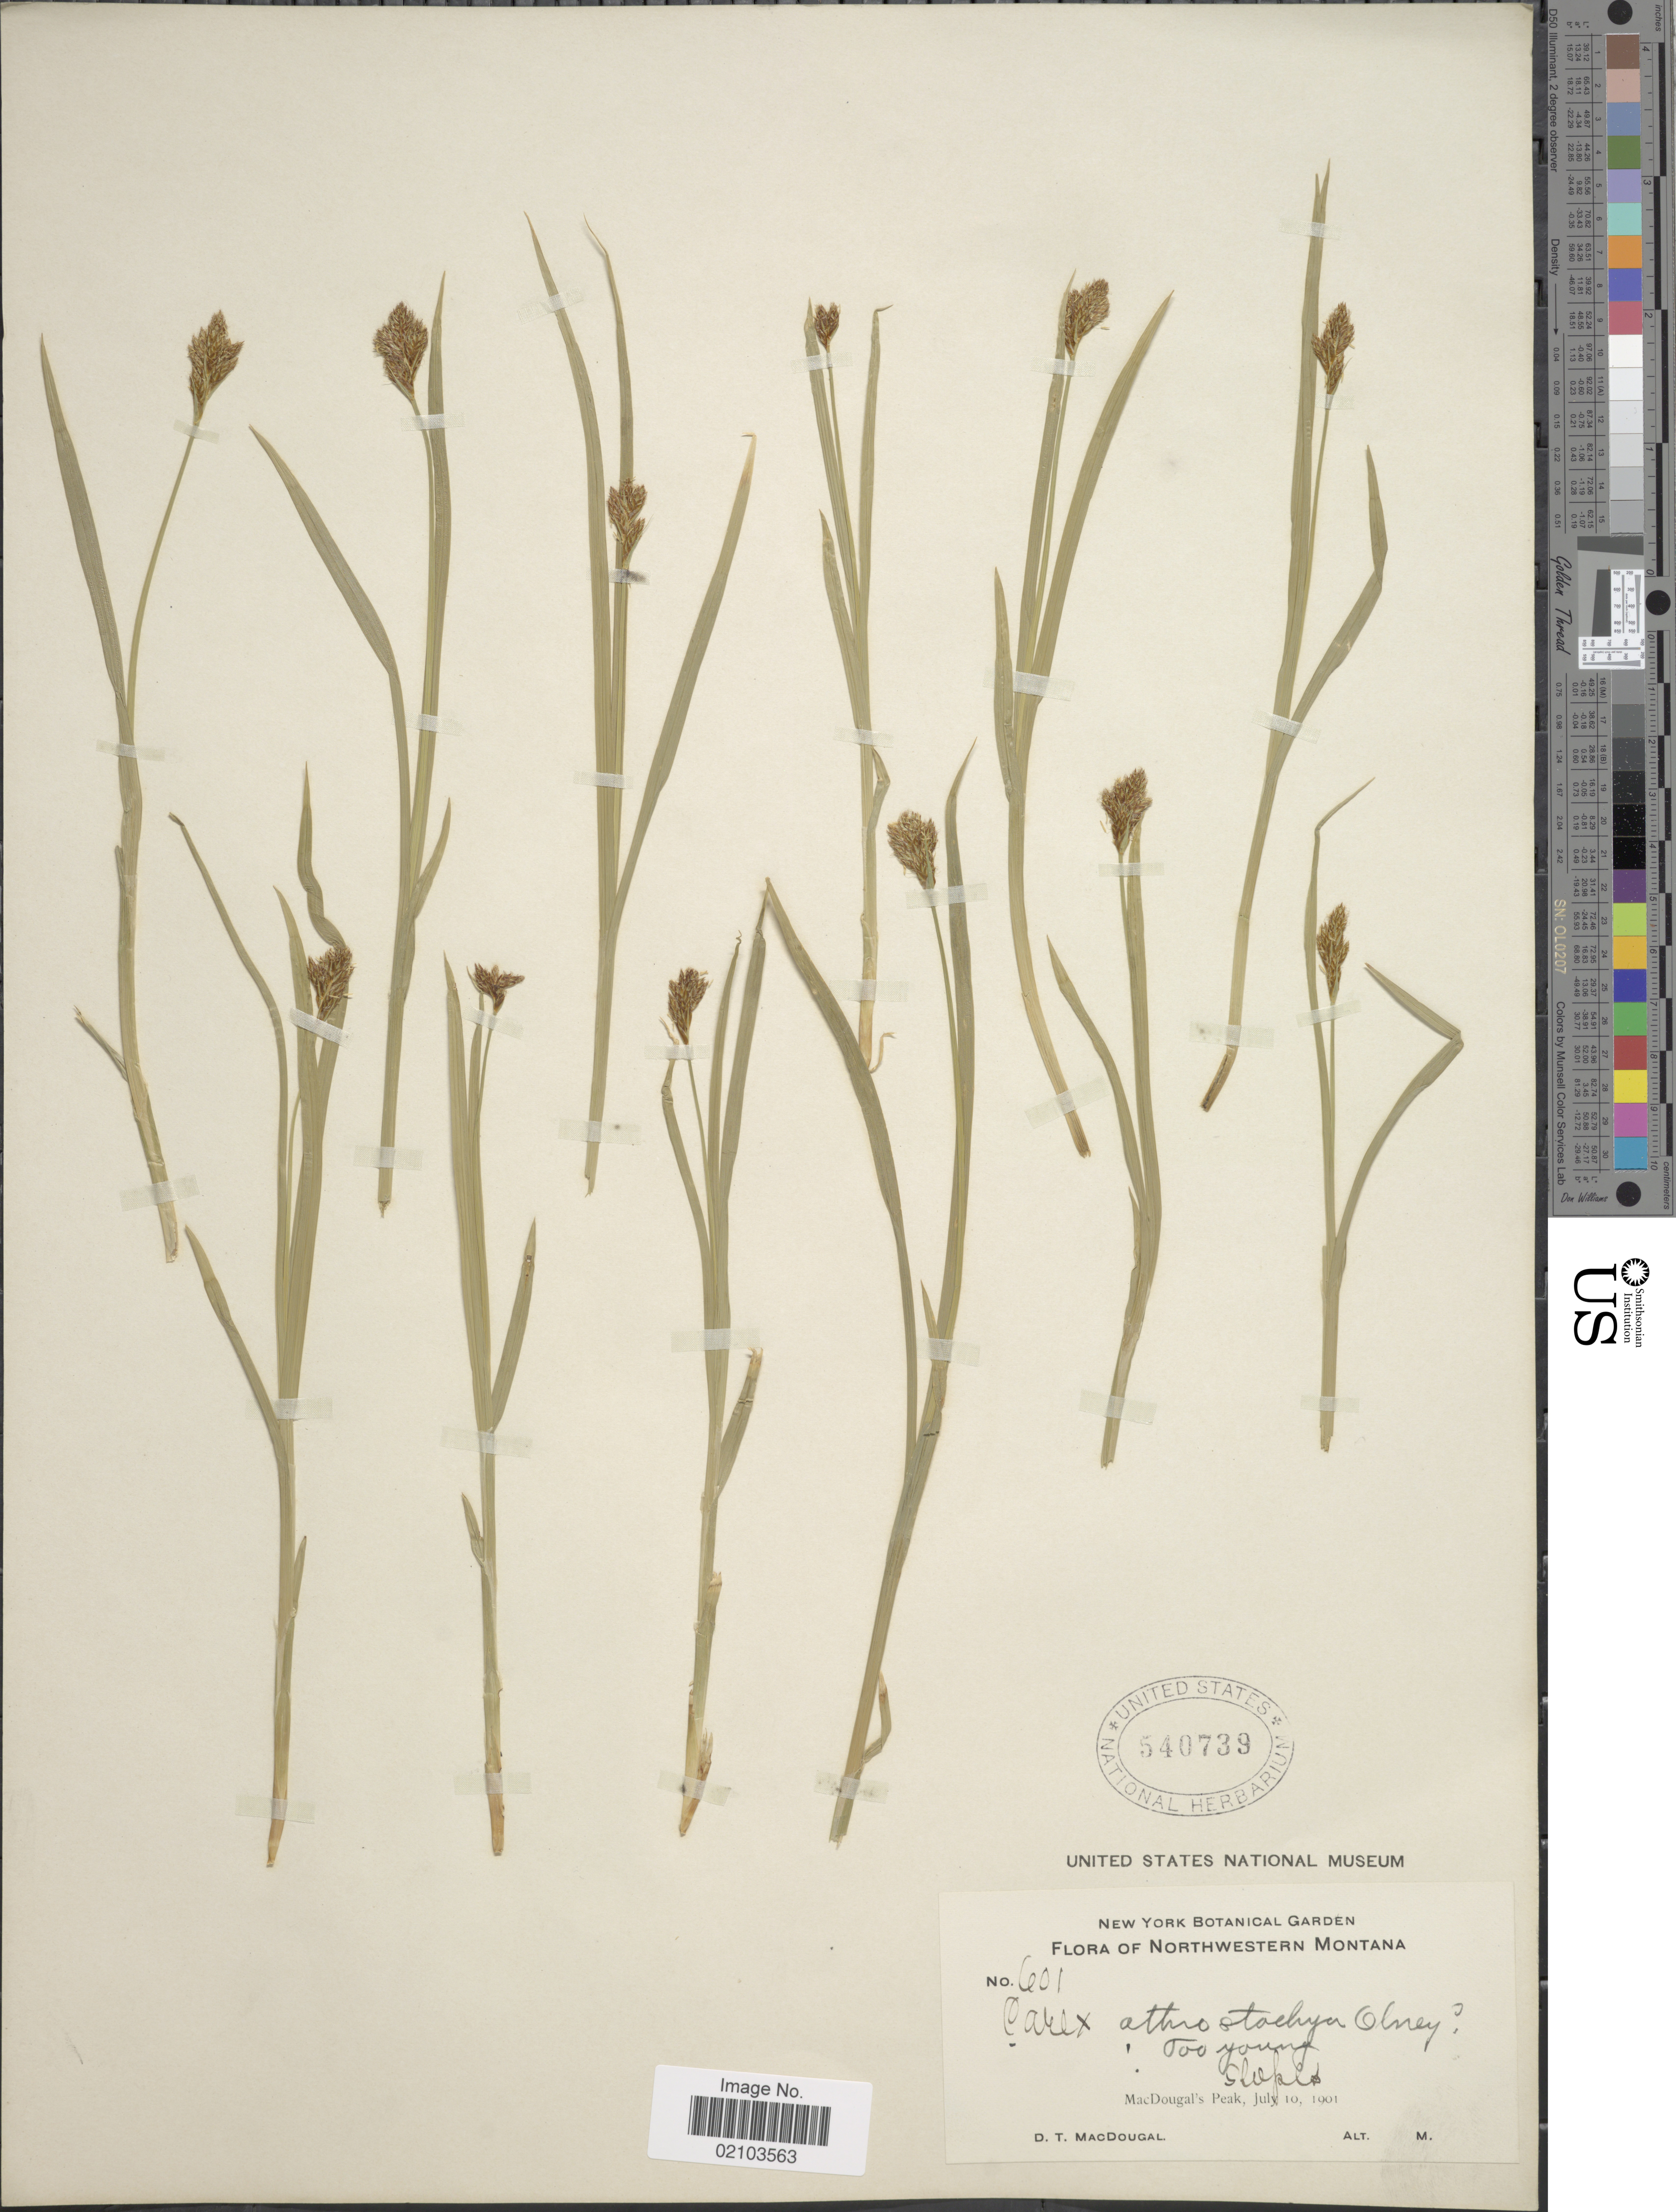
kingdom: Plantae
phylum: Tracheophyta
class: Liliopsida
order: Poales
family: Cyperaceae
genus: Carex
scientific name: Carex athrostachya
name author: Olney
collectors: D. T. MacDougal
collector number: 601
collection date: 1901-07-10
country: United States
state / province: Montana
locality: Northwestern Montana. MacDougal's Peak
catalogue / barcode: US 540739